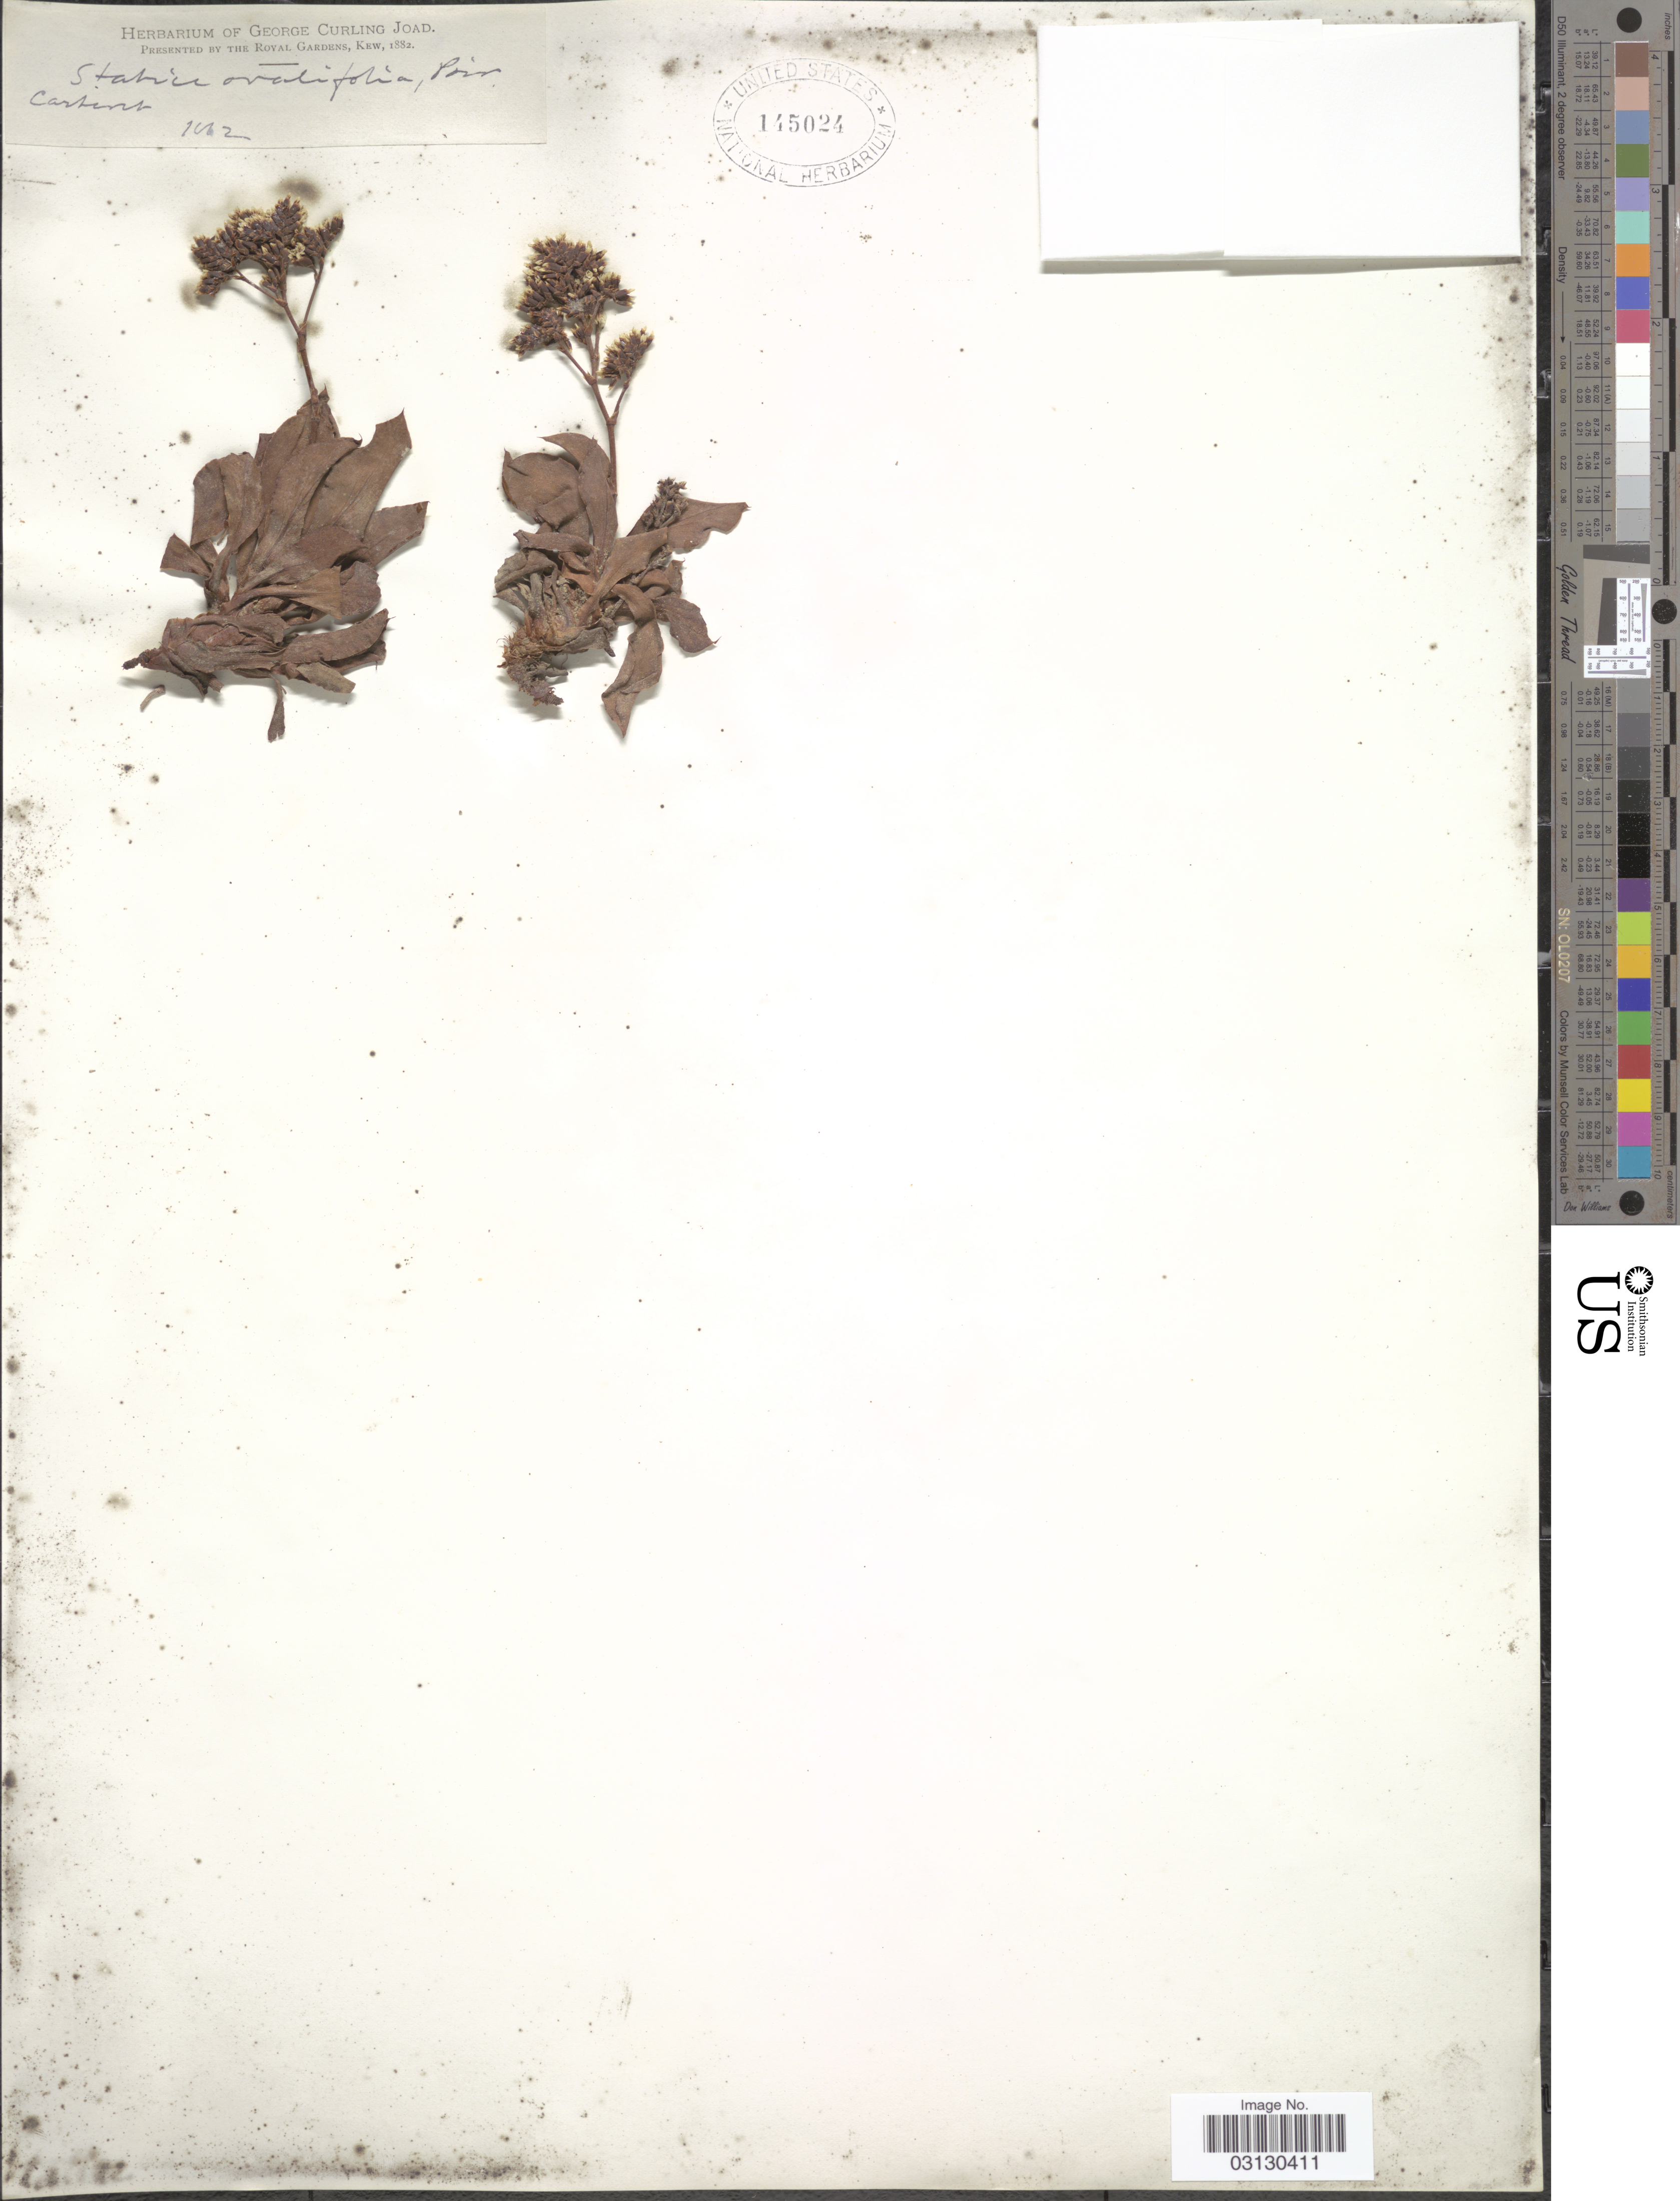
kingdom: Plantae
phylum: Tracheophyta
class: Magnoliopsida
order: Caryophyllales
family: Plumbaginaceae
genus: Limonium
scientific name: Limonium ovalifolium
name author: (Poir.) Kuntze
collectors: ex herb. George Curling Joad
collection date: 1862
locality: Cartint.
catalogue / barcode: US 145024